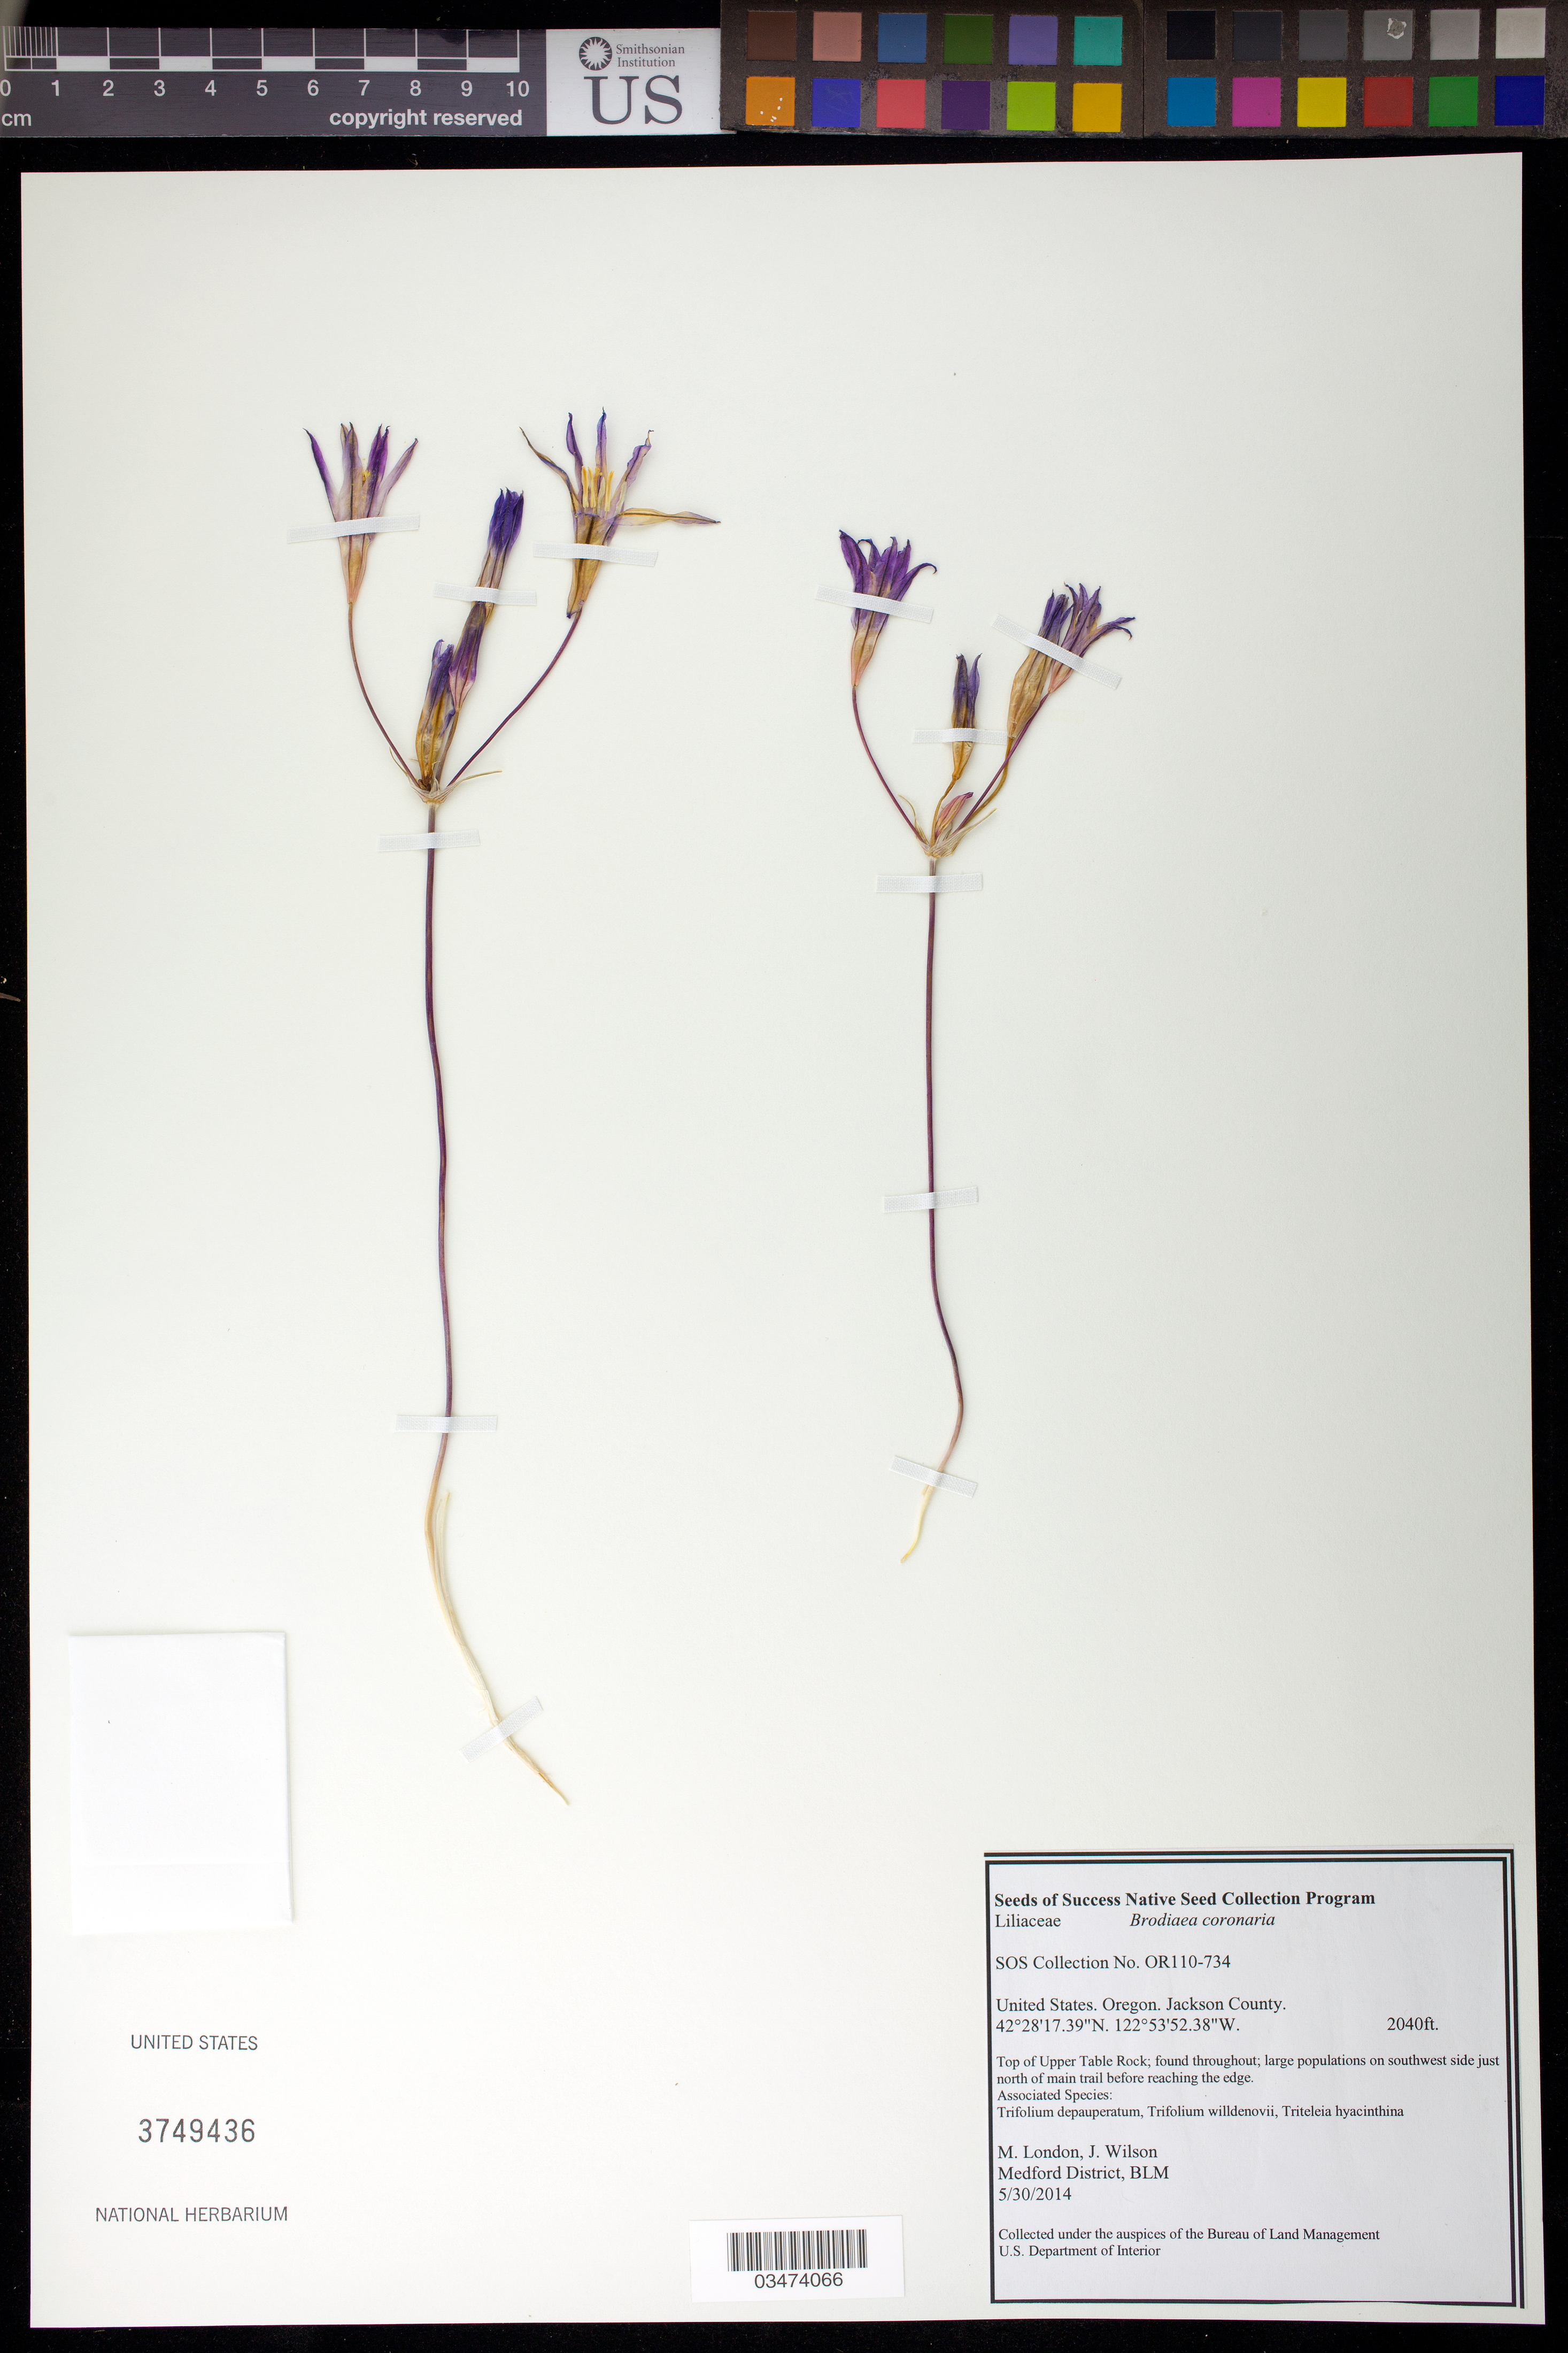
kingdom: Plantae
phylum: Tracheophyta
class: Liliopsida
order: Asparagales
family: Asparagaceae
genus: Brodiaea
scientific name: Brodiaea coronaria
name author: (Salisb.) Engl.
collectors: M. London & J. Wilson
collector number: OR110-734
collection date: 2014-05-30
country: United States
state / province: Oregon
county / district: Jackson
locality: Upper Table Rock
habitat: Associated spesies:Trifolium depauperatum, Trifolium willdenovii, Triteleia hyacinthina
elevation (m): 622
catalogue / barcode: US 3749436